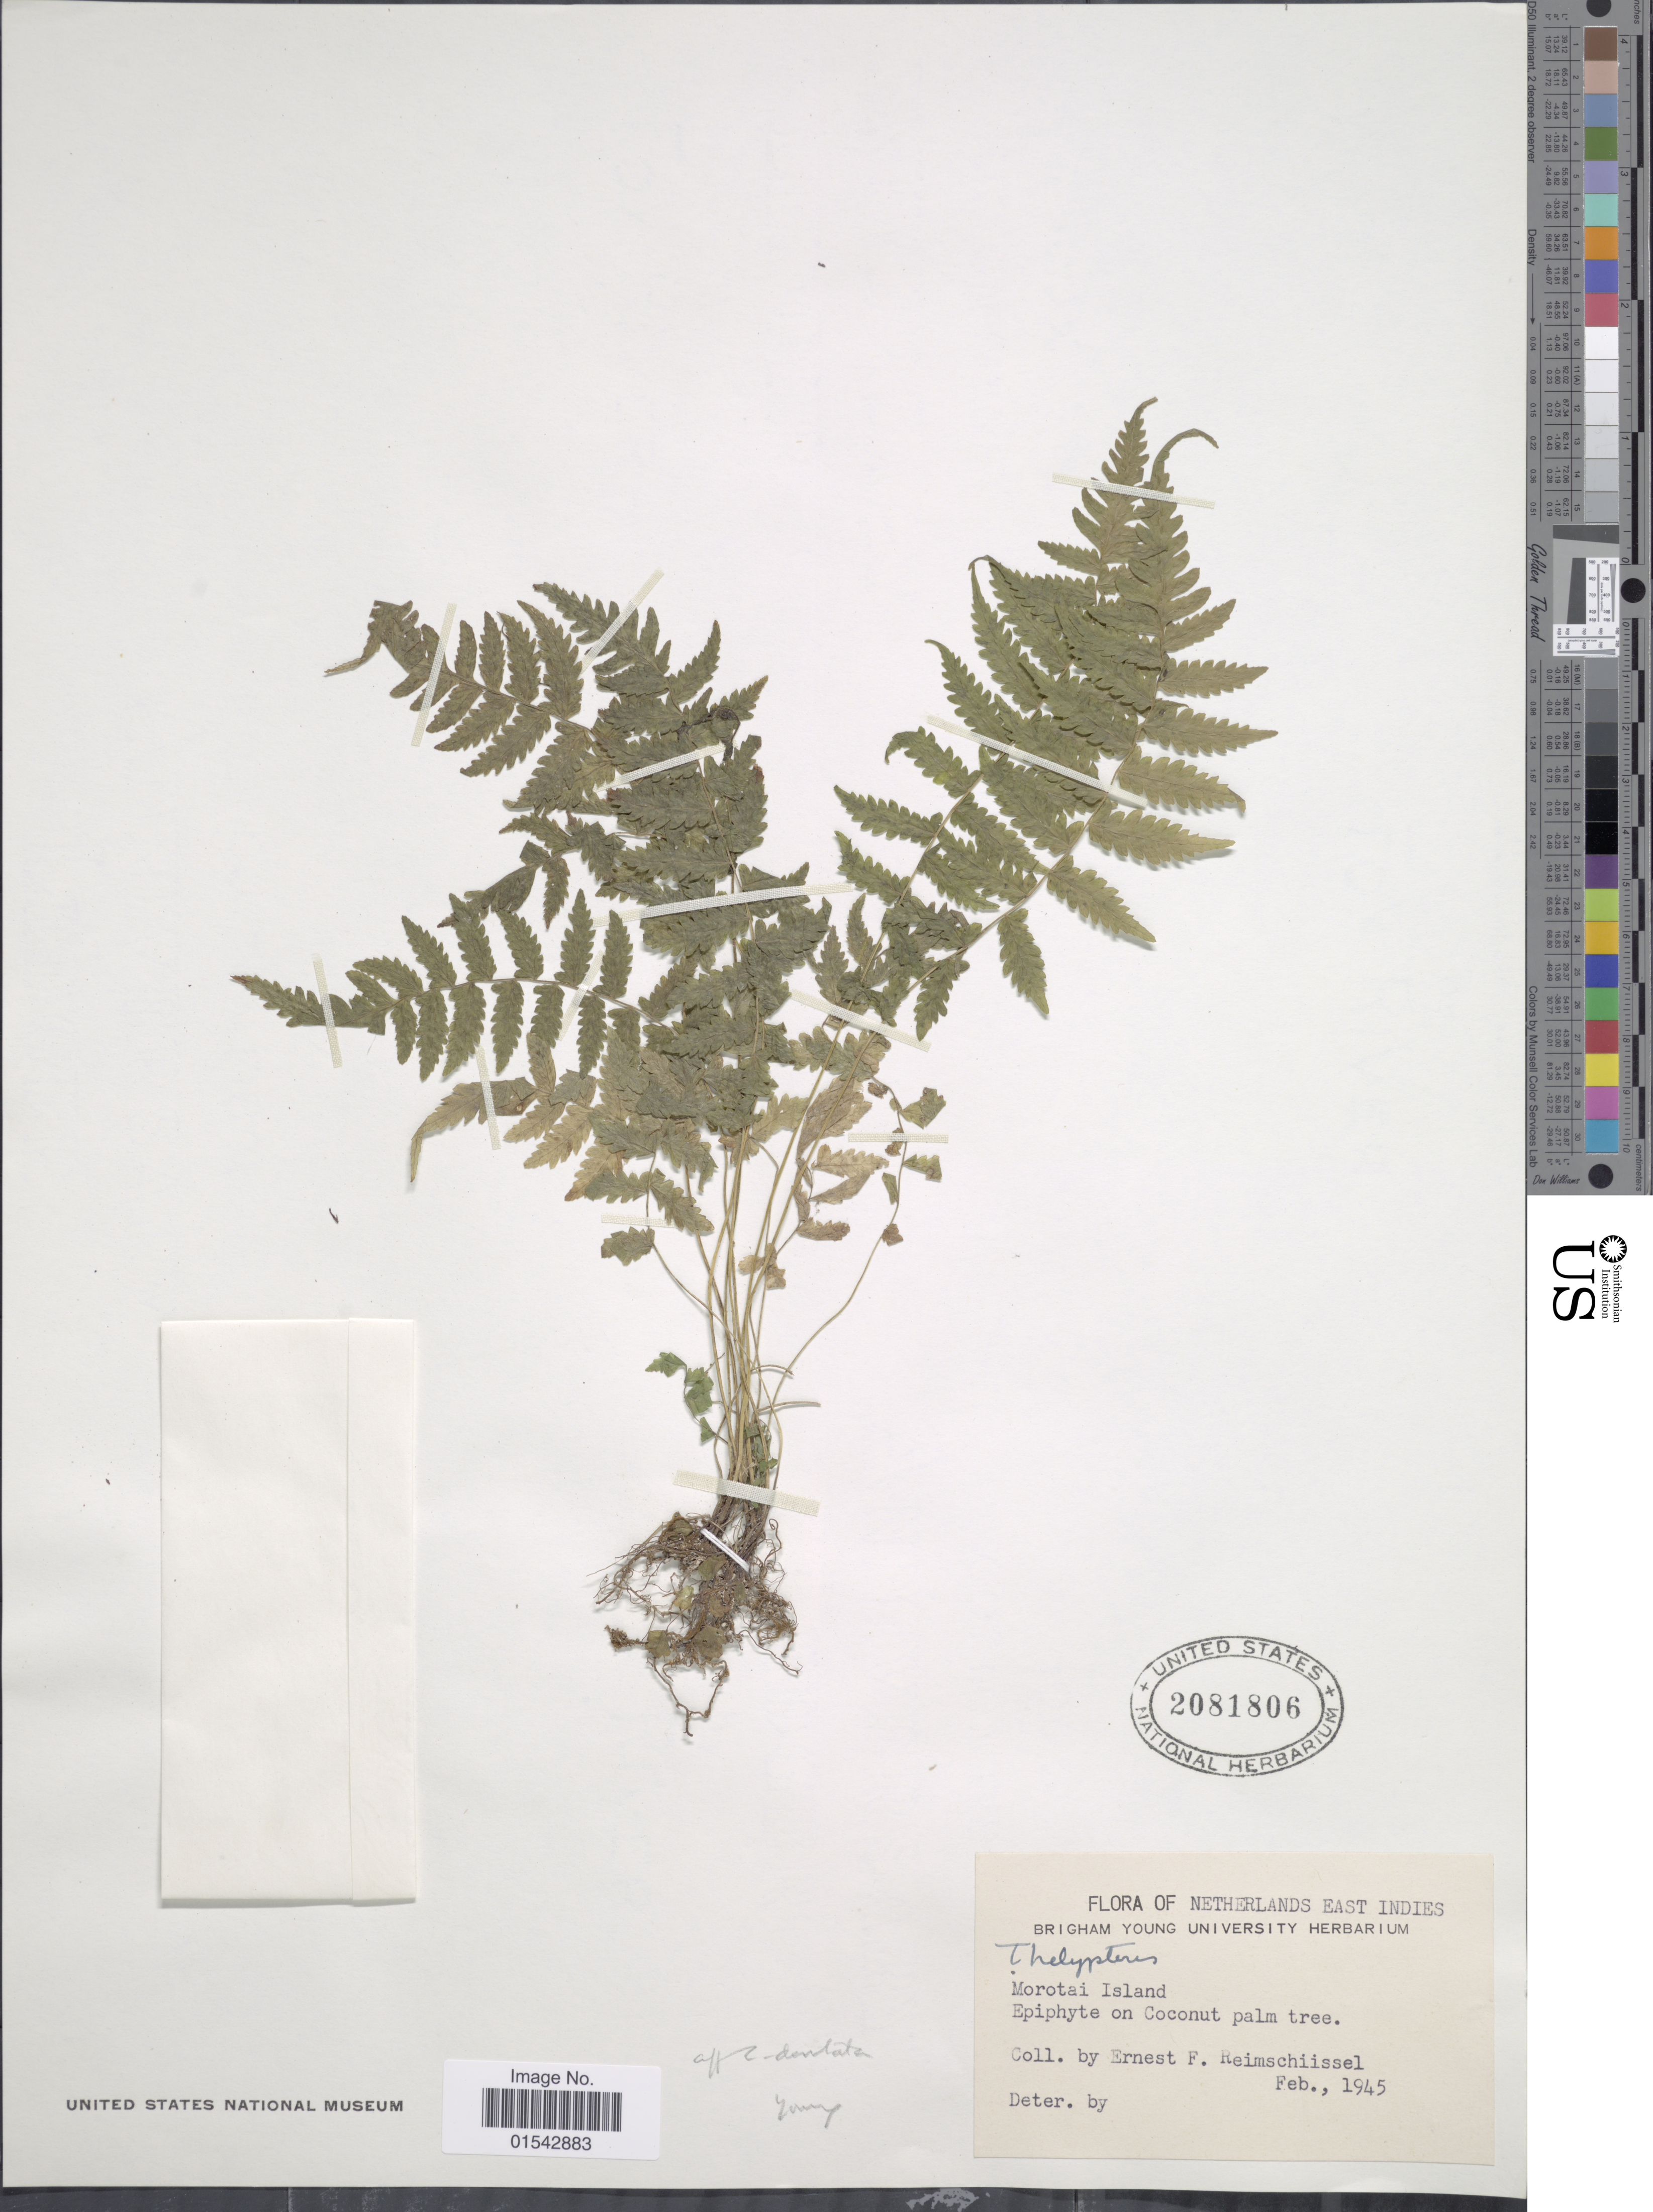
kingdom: Plantae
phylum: Tracheophyta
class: Polypodiopsida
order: Polypodiales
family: Thelypteridaceae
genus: Cyclosorus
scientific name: Cyclosorus sp.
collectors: E. Reimschiissel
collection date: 1945-02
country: Indonesia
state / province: Maluku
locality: Morotai Island, Netherlands East Indies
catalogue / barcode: US 2081806